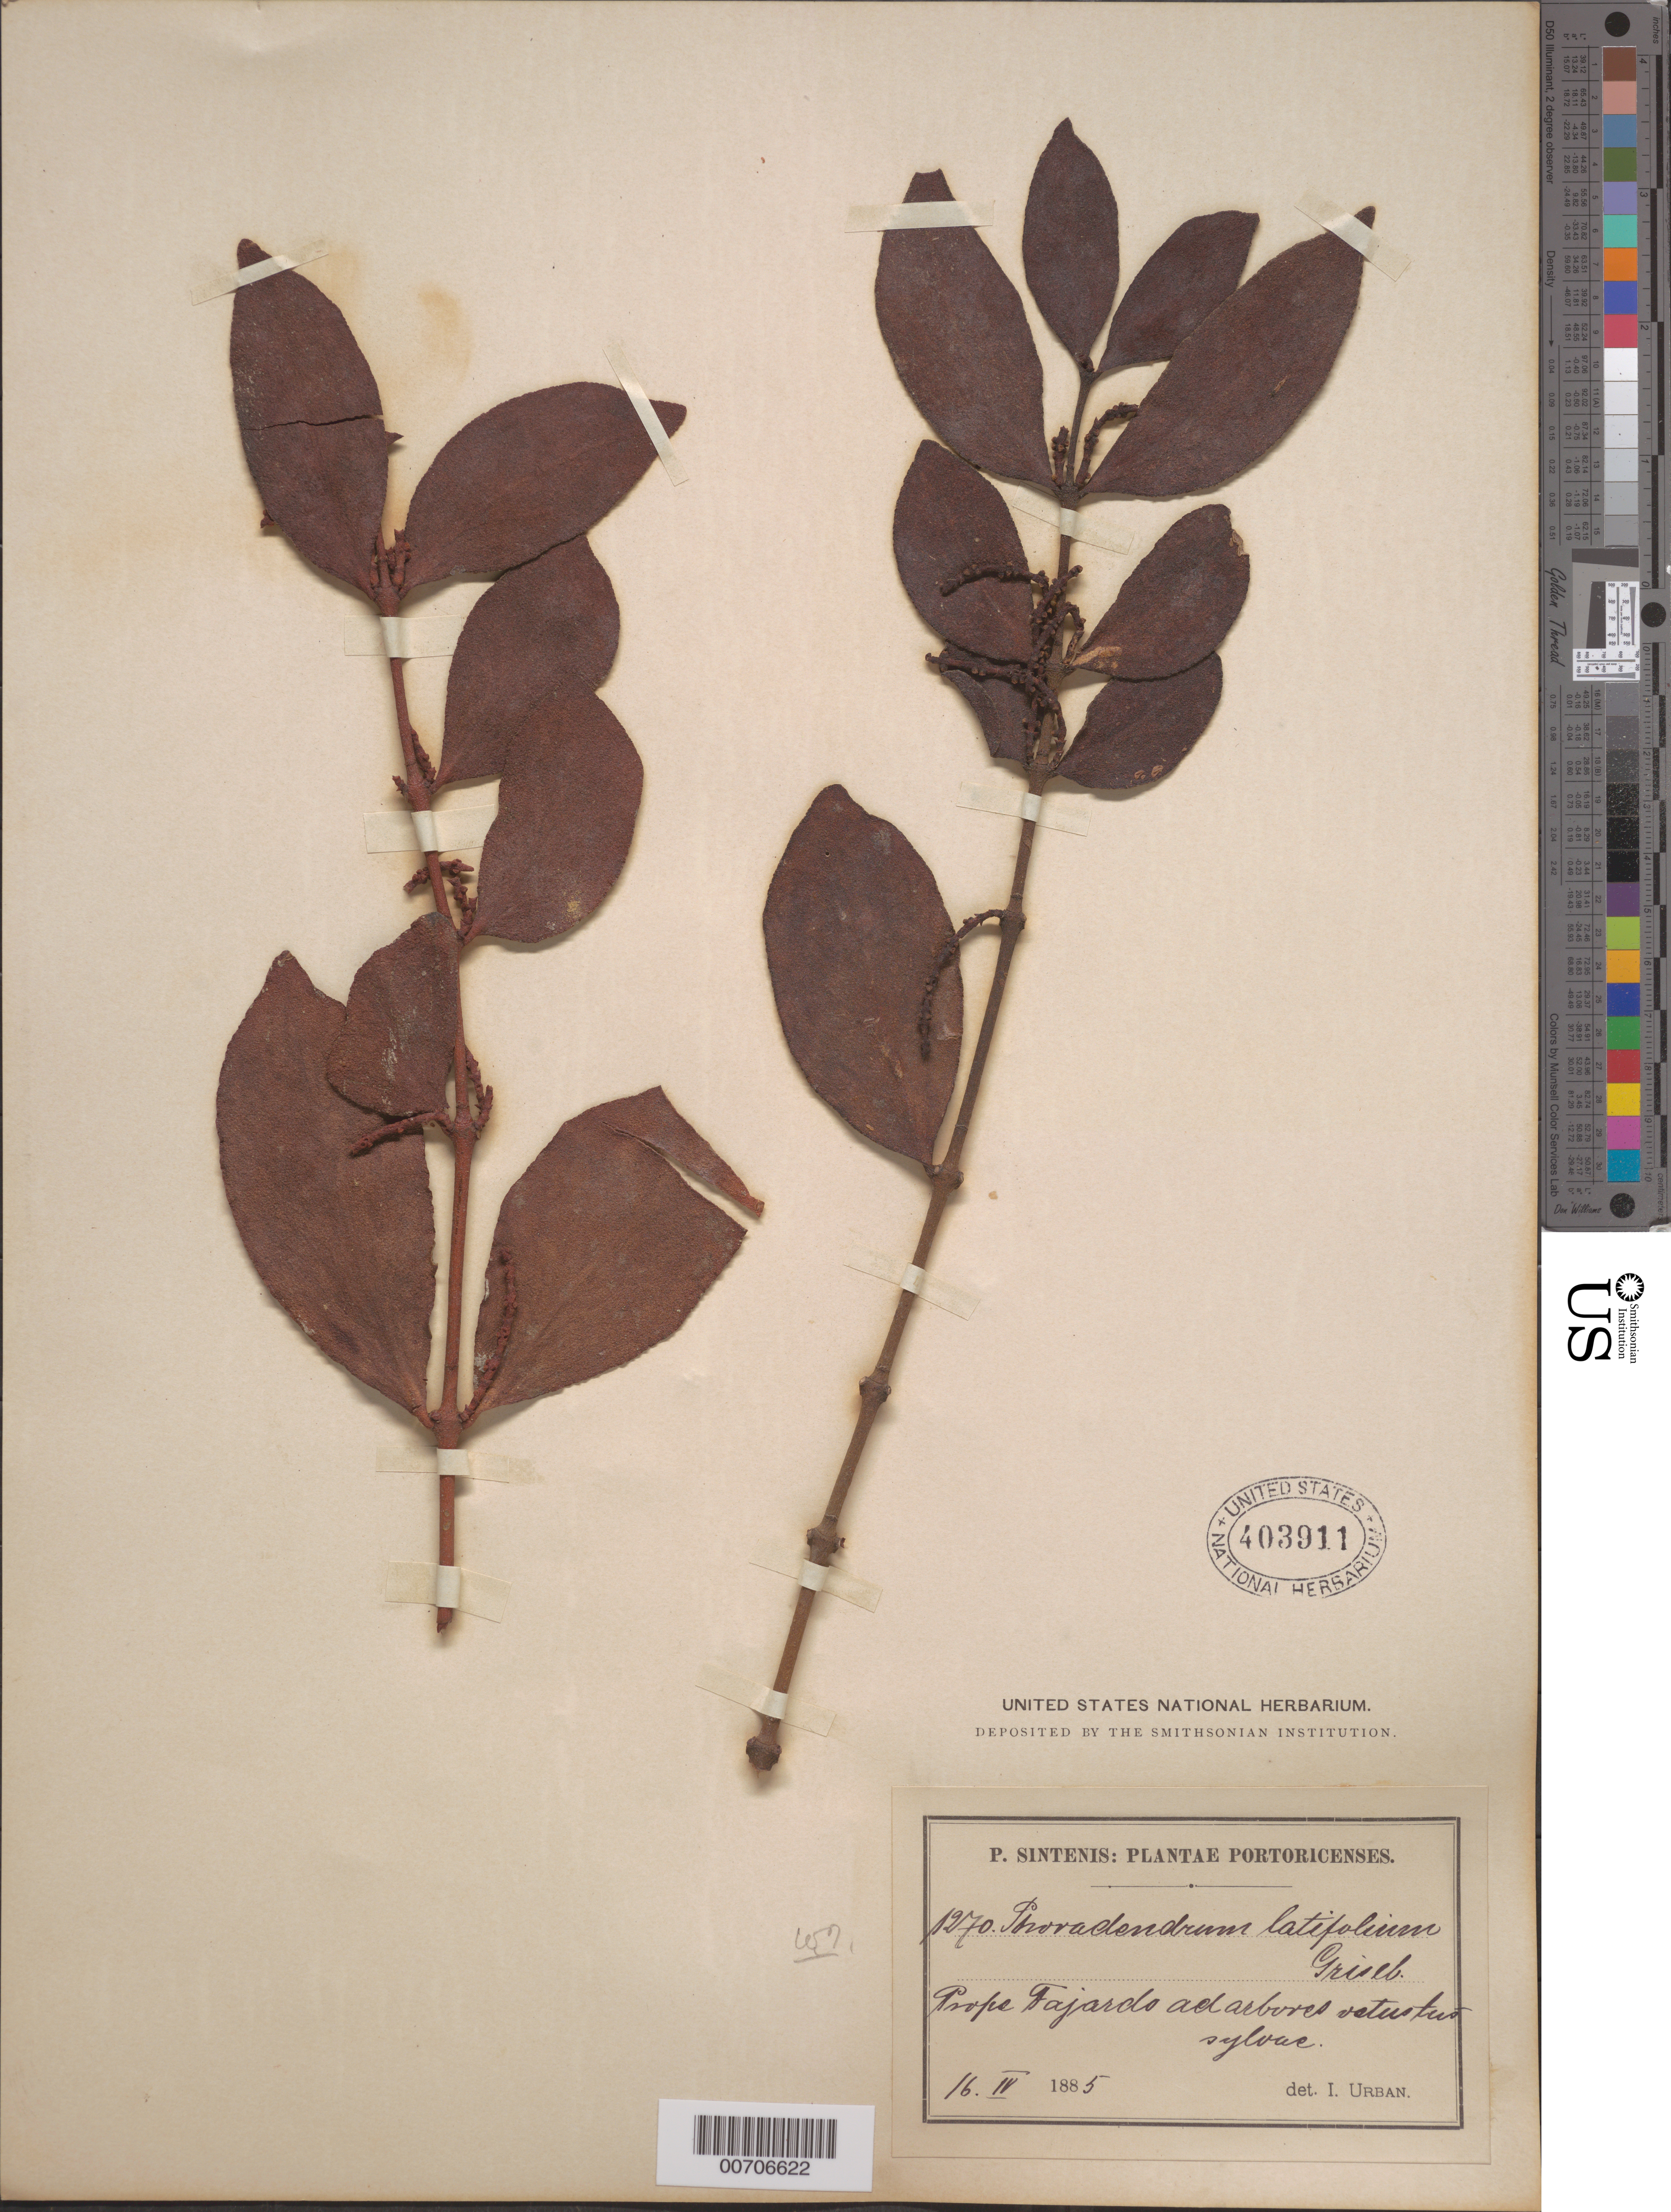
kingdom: Plantae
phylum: Tracheophyta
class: Magnoliopsida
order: Santalales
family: Viscaceae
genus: Phoradendron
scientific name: Phoradendron latifolium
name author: Griseb.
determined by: Urban, Ignatz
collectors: P. Sintenis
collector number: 1270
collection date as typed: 16 May 1885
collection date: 1885-05-16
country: Puerto Rico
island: Greater Antilles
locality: Prope Fajardo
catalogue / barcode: US 403911